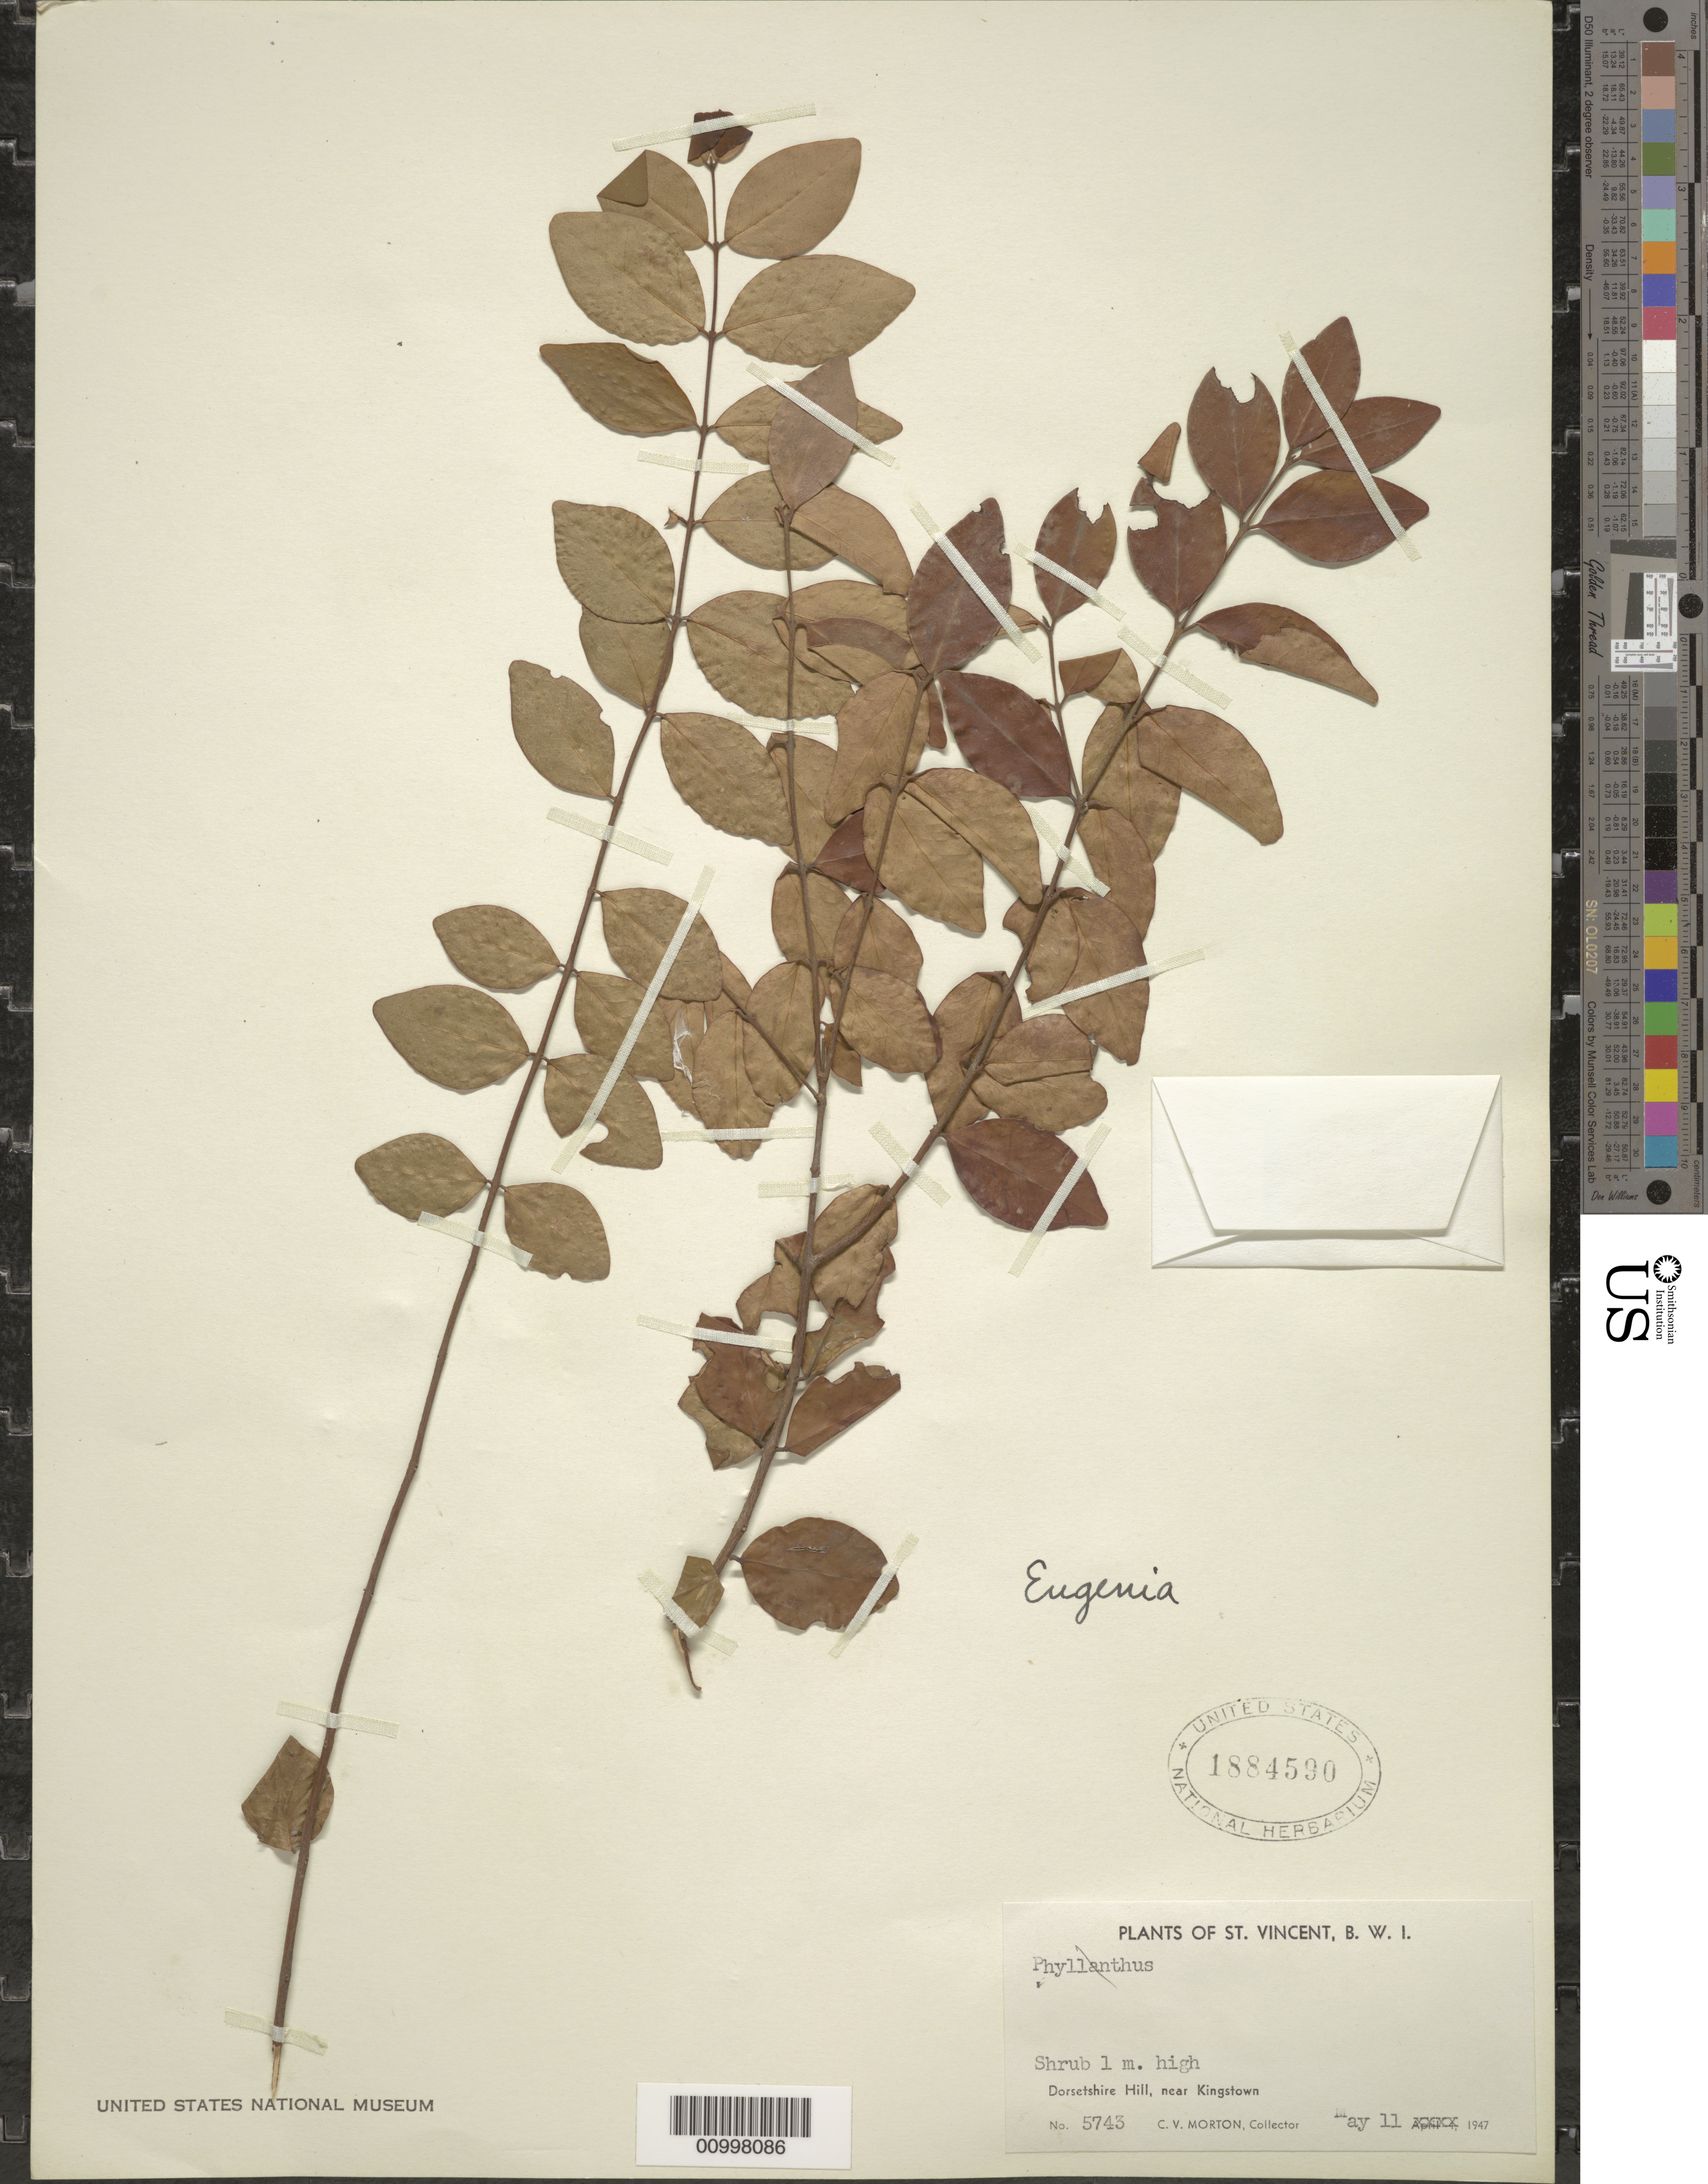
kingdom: Plantae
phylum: Tracheophyta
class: Magnoliopsida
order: Myrtales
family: Myrtaceae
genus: Eugenia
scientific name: Eugenia sp.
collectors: C. V. Morton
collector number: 5743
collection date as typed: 11 May 1947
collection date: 1947-05-11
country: St. Vincent - Grenadines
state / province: Saint George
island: St. Vincent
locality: Dorsetshire Hill, near Kingston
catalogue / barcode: US 1884590